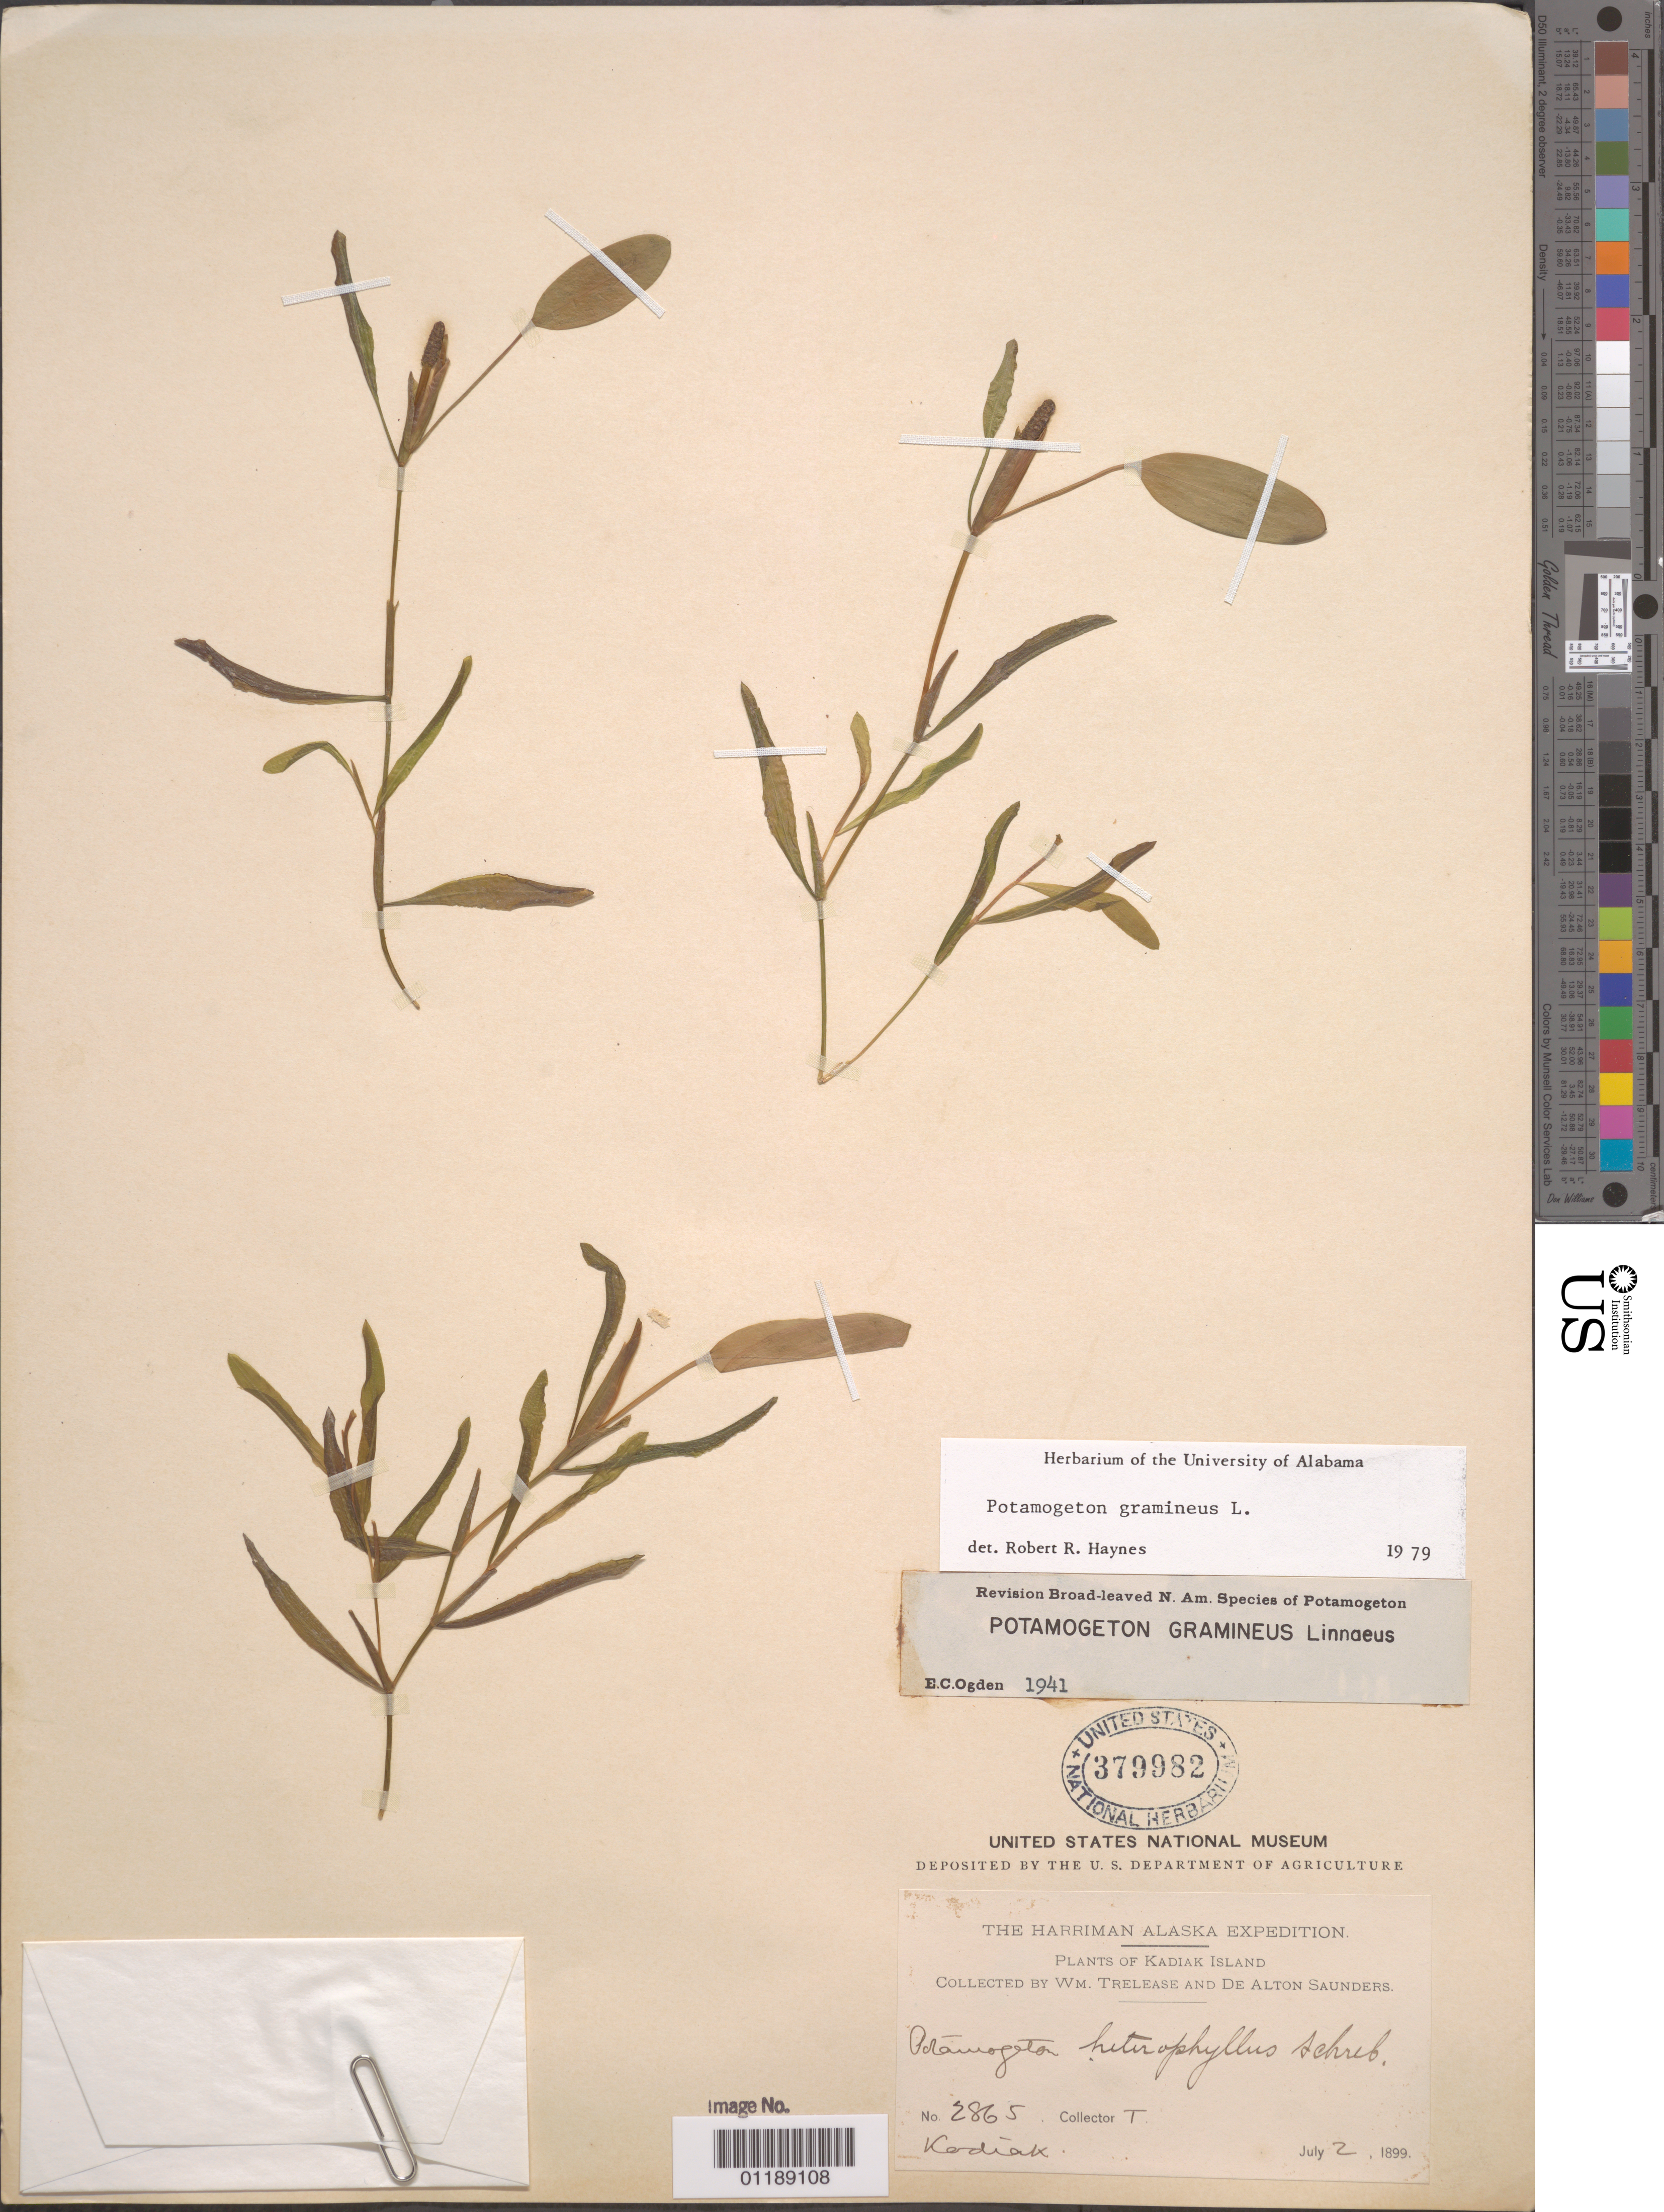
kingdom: Plantae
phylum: Tracheophyta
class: Liliopsida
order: Alismatales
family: Potamogetonaceae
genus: Potamogeton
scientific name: Potamogeton gramineus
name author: L.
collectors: W. Trelease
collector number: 2865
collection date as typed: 2 Jul 1899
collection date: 1899-07-02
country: United States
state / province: Alaska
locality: Kodiak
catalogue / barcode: US 379982